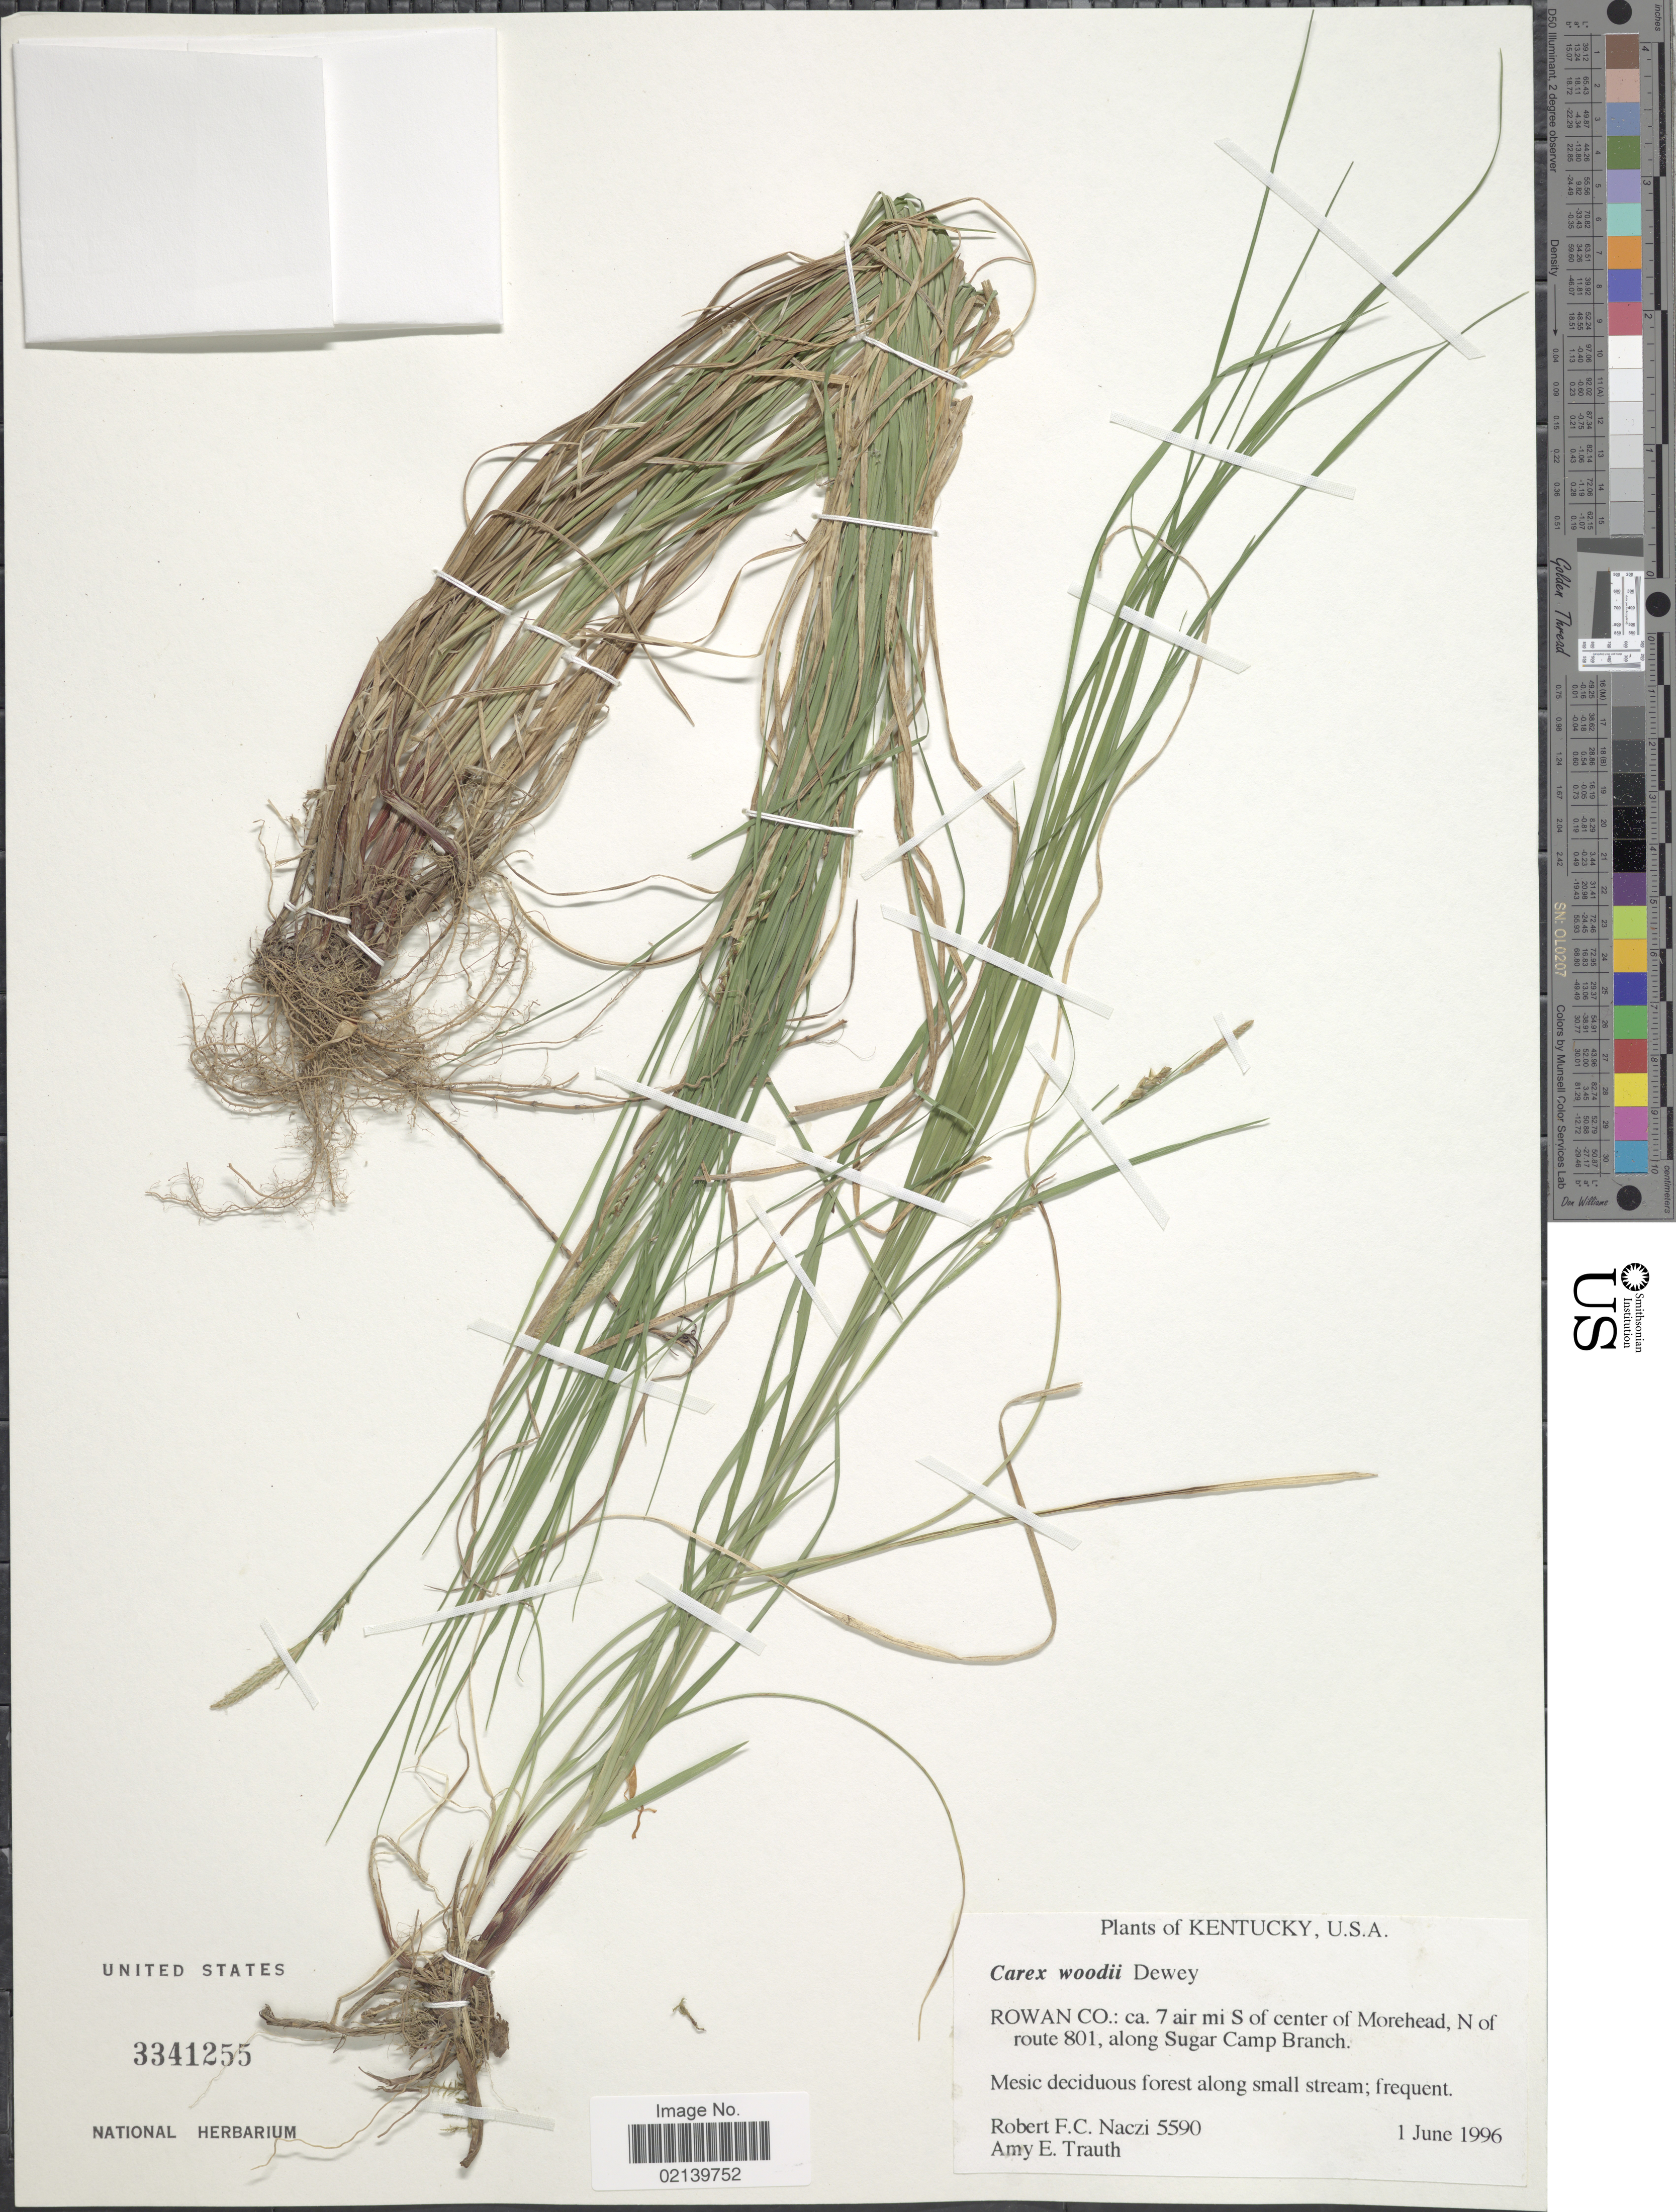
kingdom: Plantae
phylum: Tracheophyta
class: Liliopsida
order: Poales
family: Cyperaceae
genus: Carex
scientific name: Carex woodii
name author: Dewey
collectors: R. F. C. Naczi & A. Trauth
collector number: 5590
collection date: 1996-06-01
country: United States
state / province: Kentucky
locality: Rowan Co.: ca, 7 air mi S of cente of Morehead, N of route 801, along Sugar Camp Branch.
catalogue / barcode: US 3341255